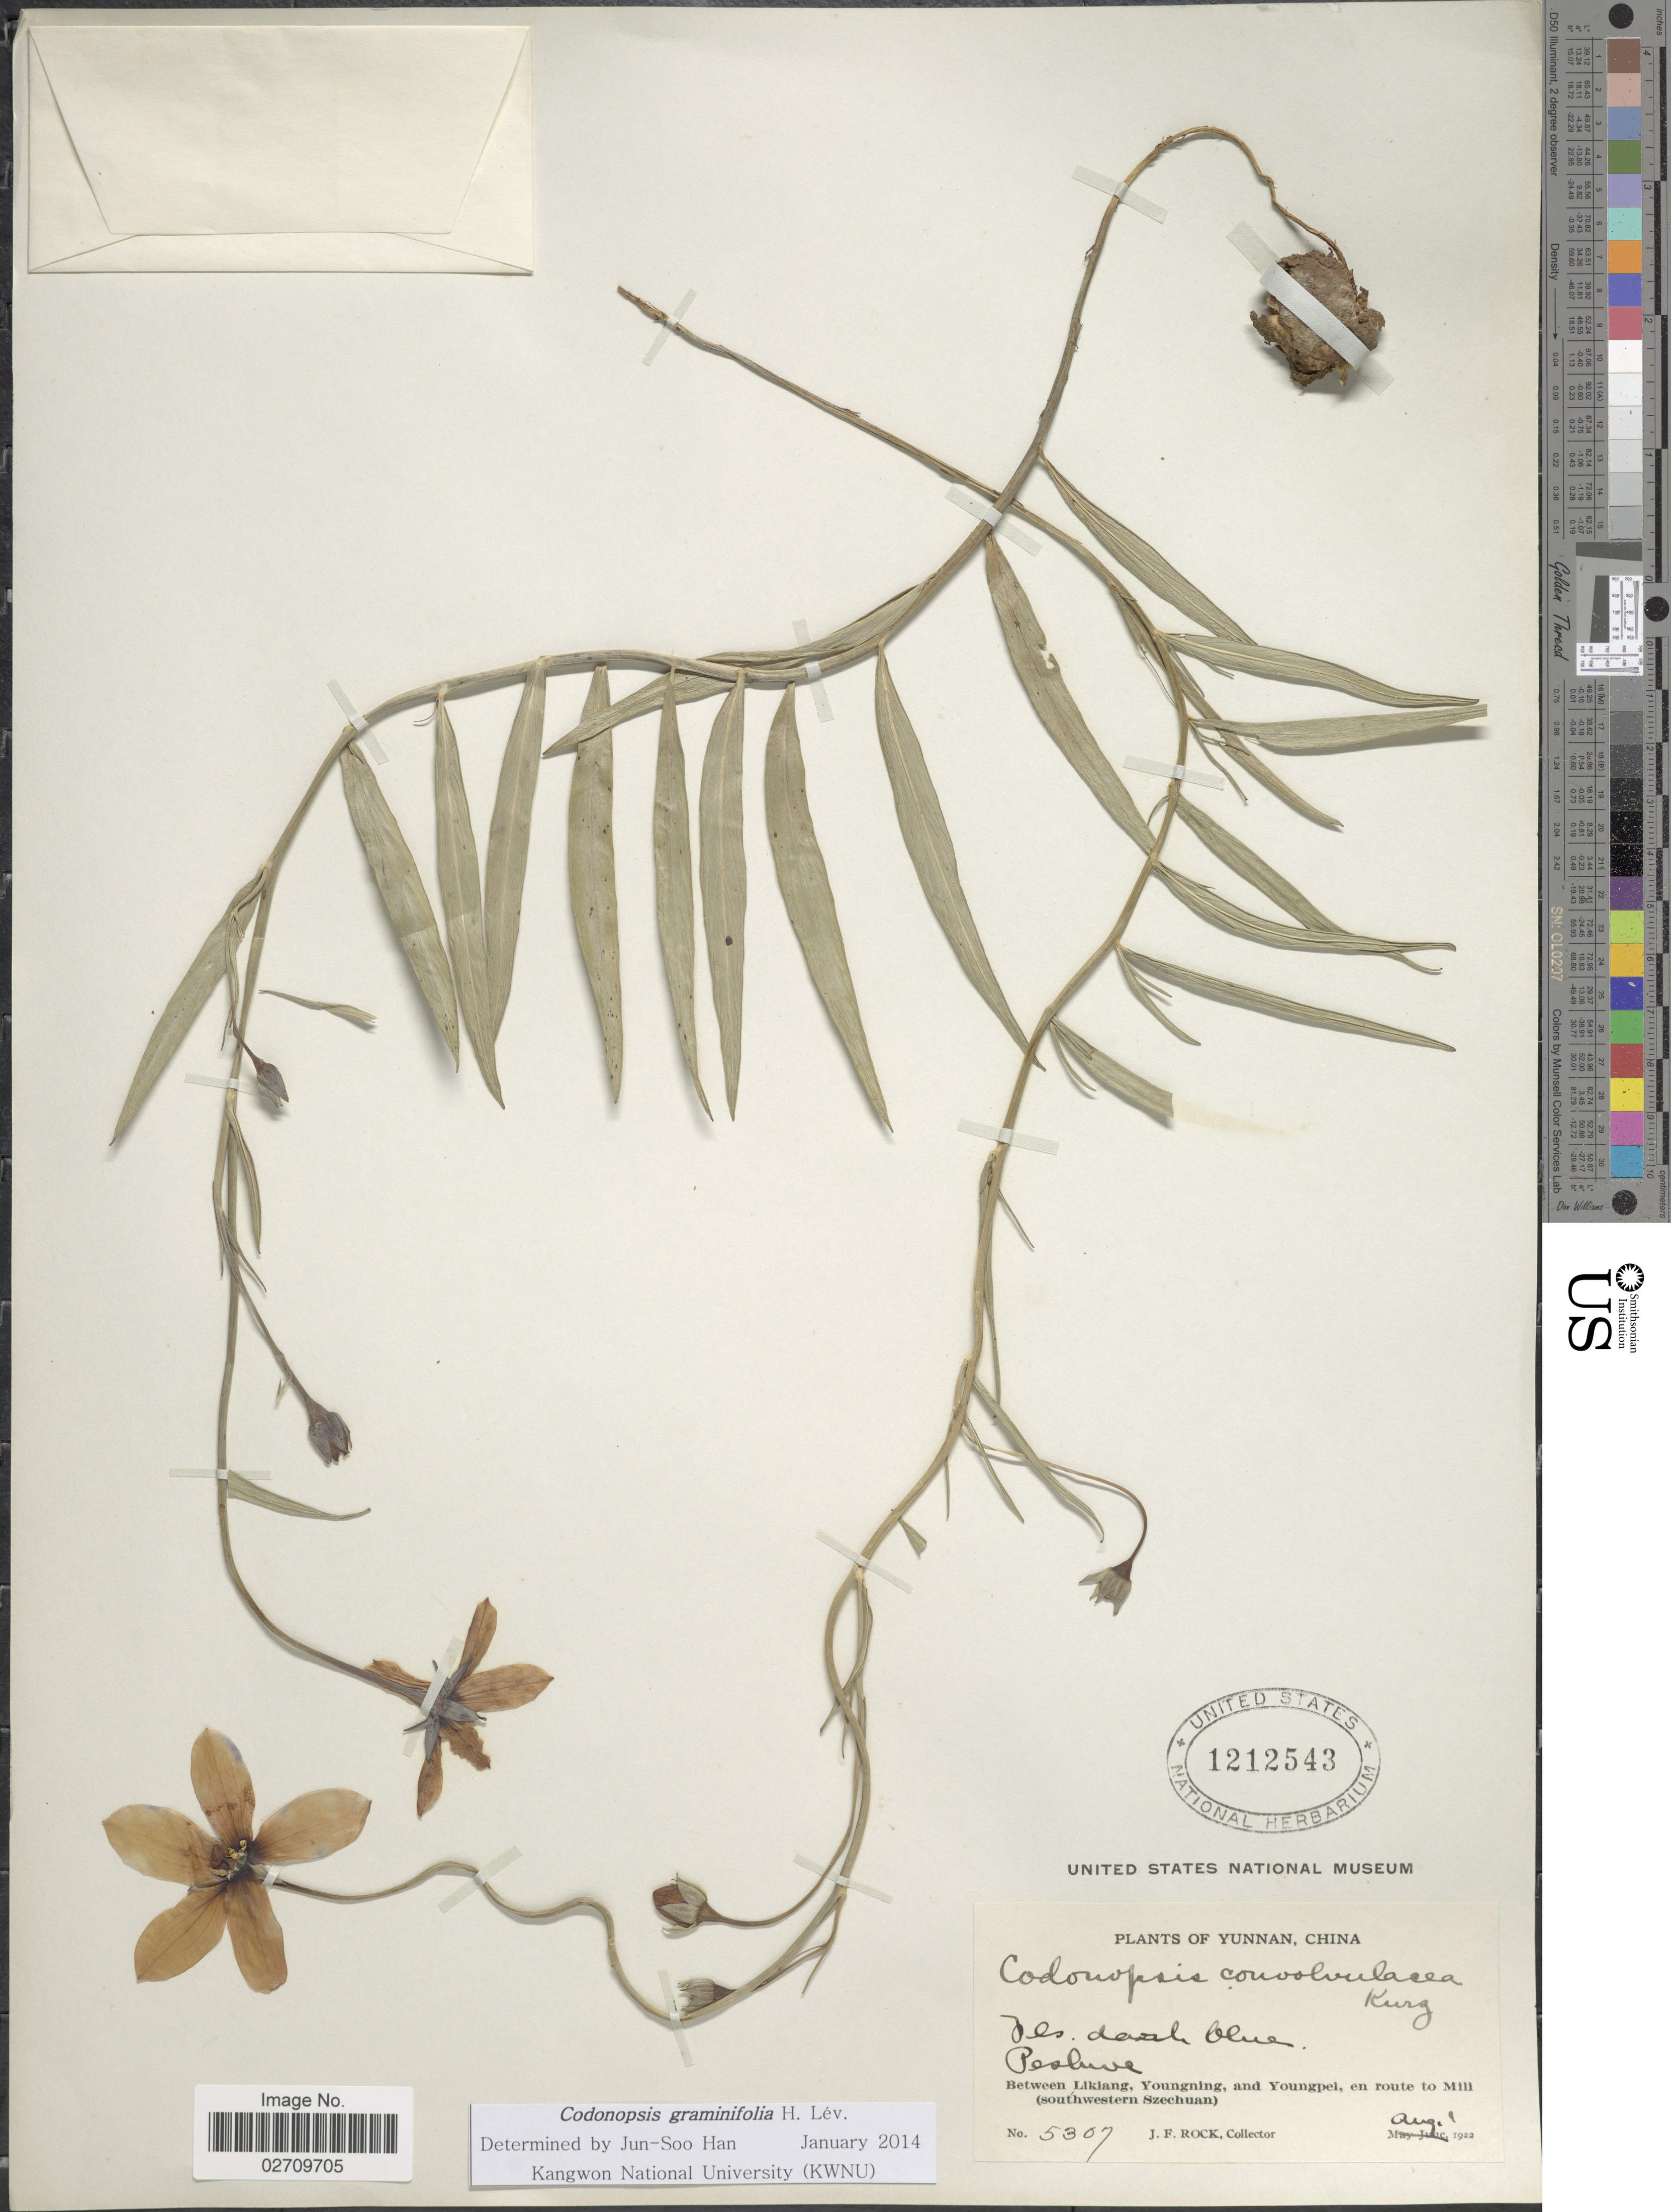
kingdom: Plantae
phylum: Tracheophyta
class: Magnoliopsida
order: Asterales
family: Campanulaceae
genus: Codonopsis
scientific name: Codonopsis graminifolia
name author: H. Lév.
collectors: J. F. Rock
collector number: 5307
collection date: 1922-08-01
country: China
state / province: Yunnan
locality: Peshive, Between Likiang, Youngning, and Youngpei, en route to Mili (Southwestern Szechuan)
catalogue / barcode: US 1212543